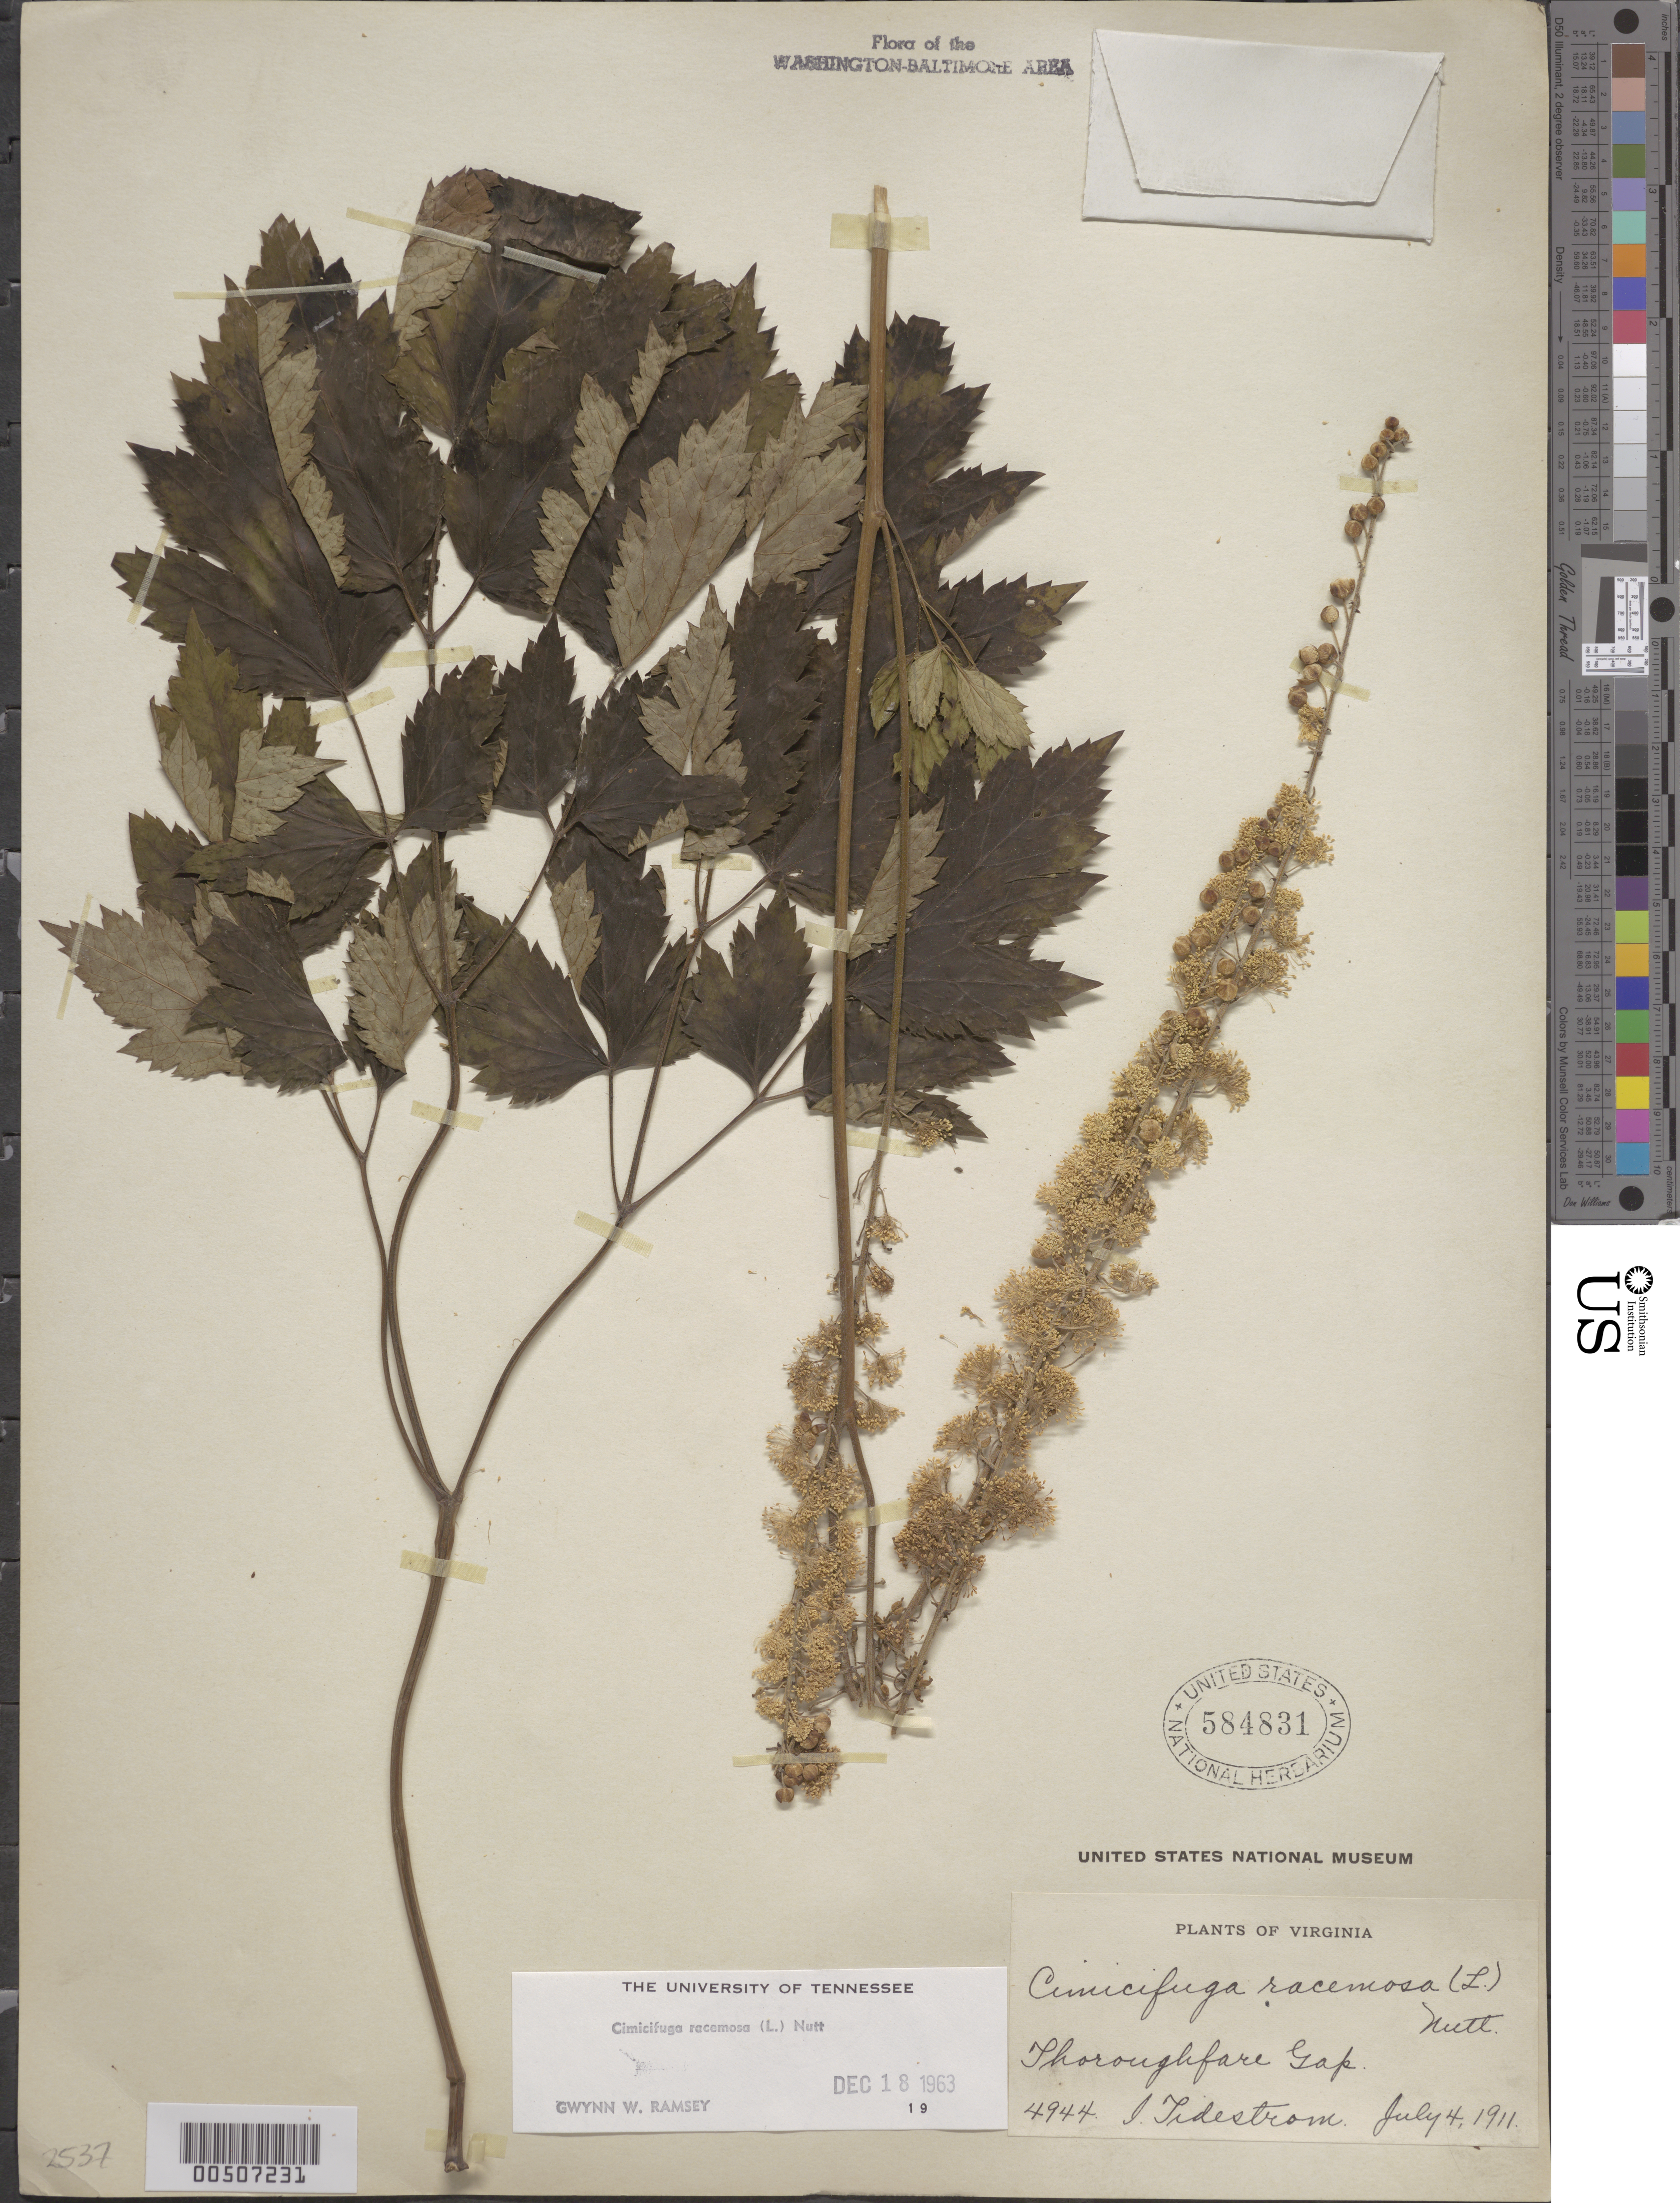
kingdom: Plantae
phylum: Tracheophyta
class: Magnoliopsida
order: Ranunculales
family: Ranunculaceae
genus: Actaea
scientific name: Actaea racemosa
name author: L.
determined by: Strong, M. T., (US), Smithsonian Institution - National Museum of Natural History (UNITED STATES)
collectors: I. F. Tidestrom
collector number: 4944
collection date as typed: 04 Jul 1911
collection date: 1911-07-04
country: United States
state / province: Virginia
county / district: Fauquier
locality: Thoroughfare Gap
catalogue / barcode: US 584831